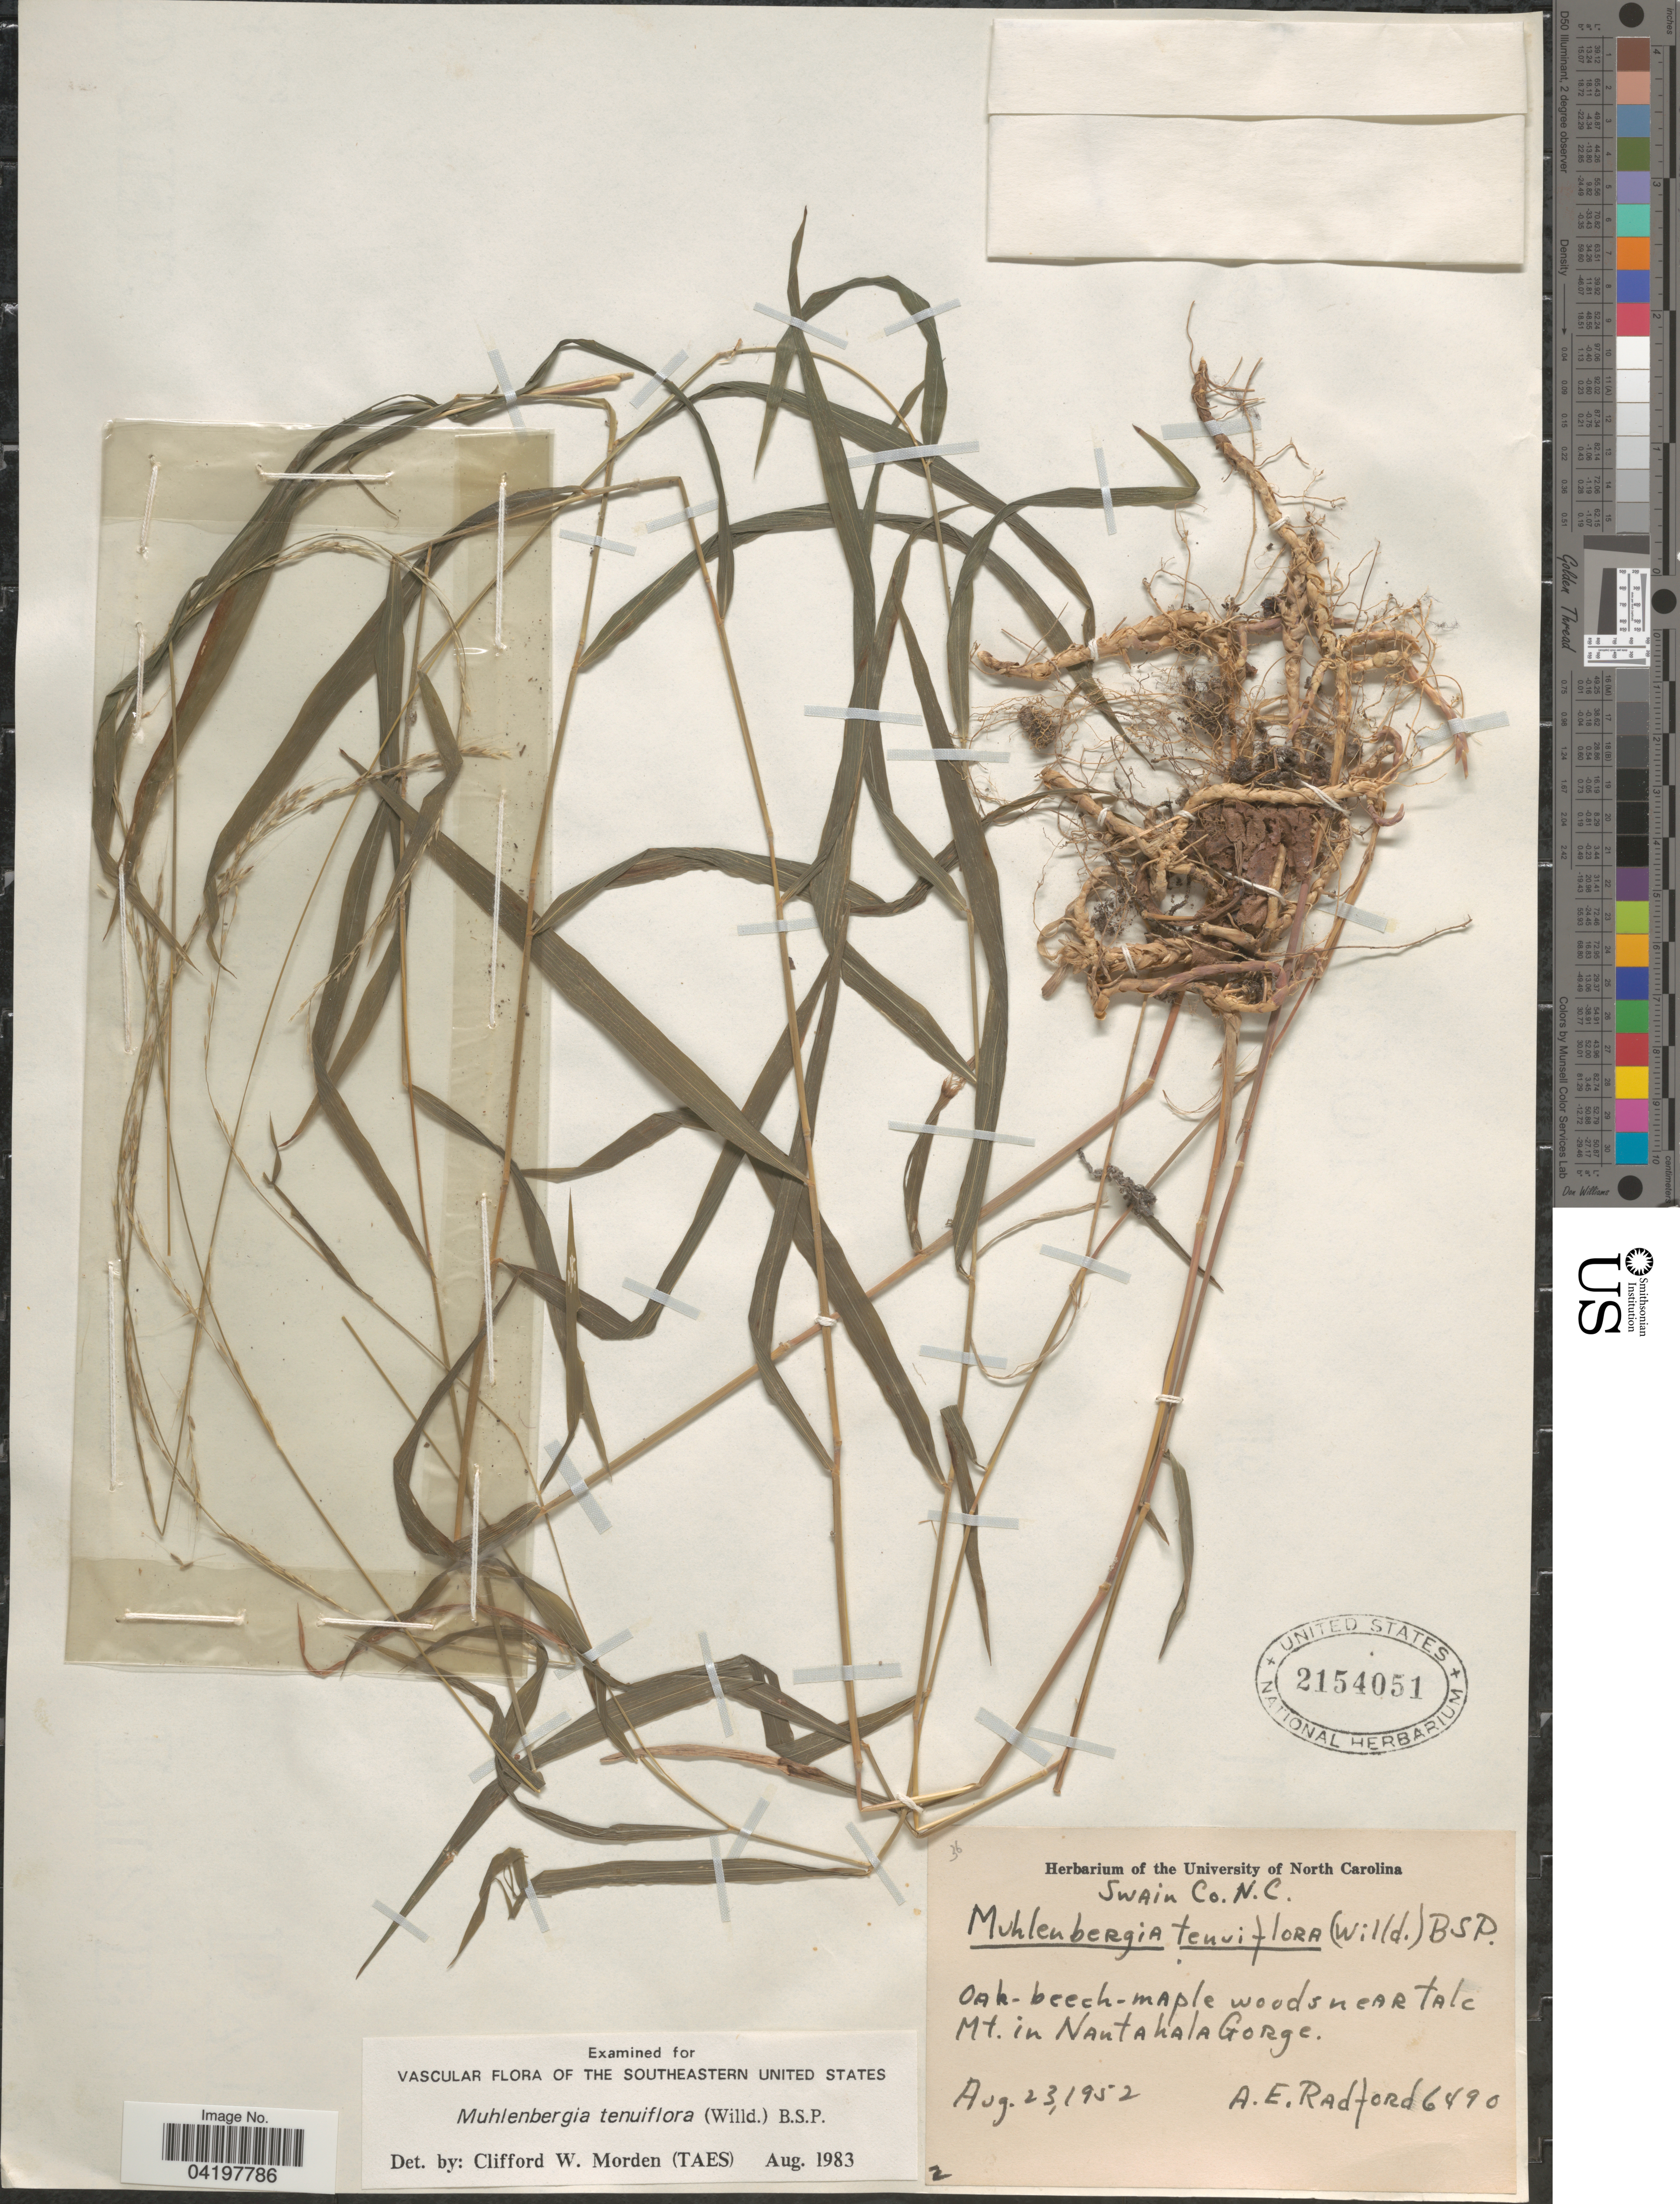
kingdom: Plantae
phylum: Tracheophyta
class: Liliopsida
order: Poales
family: Poaceae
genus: Muhlenbergia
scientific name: Muhlenbergia tenuiflora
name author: (Willd.) Britton, Stearns & Poggenb.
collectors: A. E. Radford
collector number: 6490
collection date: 1952-08-23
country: United States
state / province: North Carolina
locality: Swain Co. Oak-beech-maple woods near tale Mt. in Nantahala Gorge.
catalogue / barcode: US 2154051